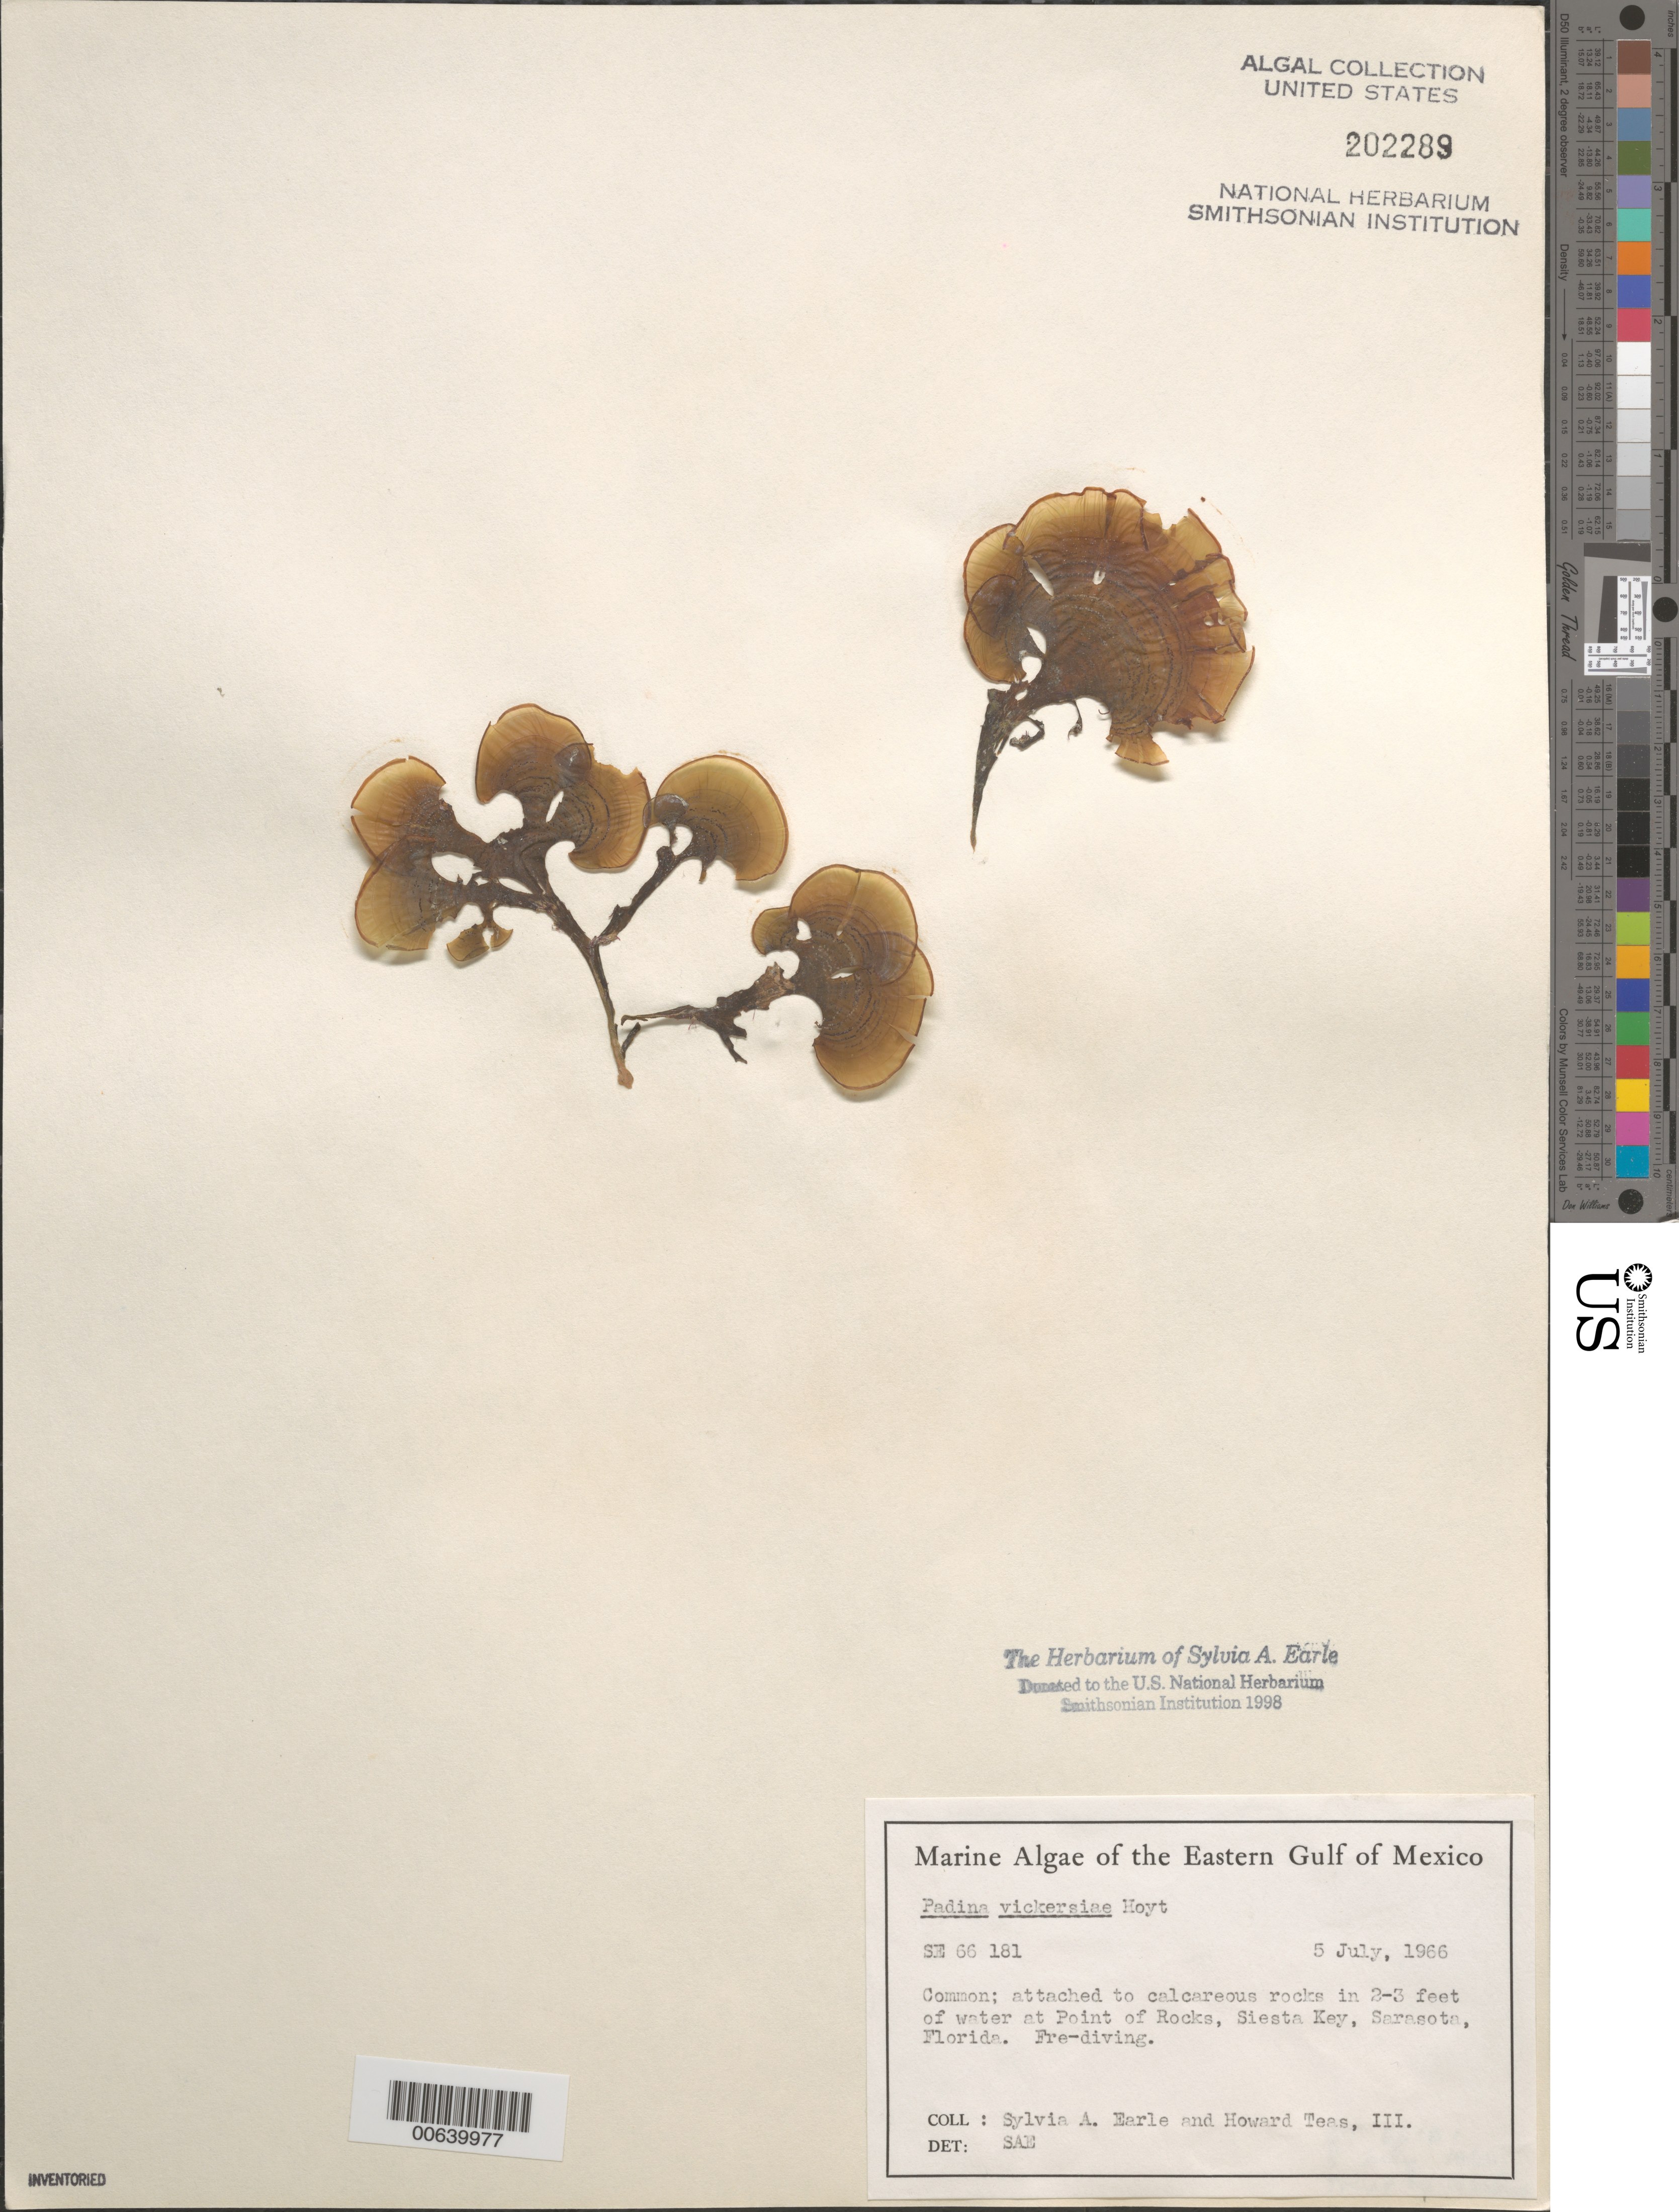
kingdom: Chromista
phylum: Ochrophyta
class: Phaeophyceae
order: Dictyotales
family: Dictyotaceae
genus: Padina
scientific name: Padina gymnospora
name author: (Kütz.) O.G. Sond.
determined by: Algae name updating Project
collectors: S. A. Earle & H. Teas III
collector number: SE 66181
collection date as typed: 05 Jul 1966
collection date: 1966-07-05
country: United States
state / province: Florida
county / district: Sarasota County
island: Siesta Key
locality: Point of Rocks, Sarasota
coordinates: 27 14.6'N, 82 32.1'W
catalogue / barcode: US 202289